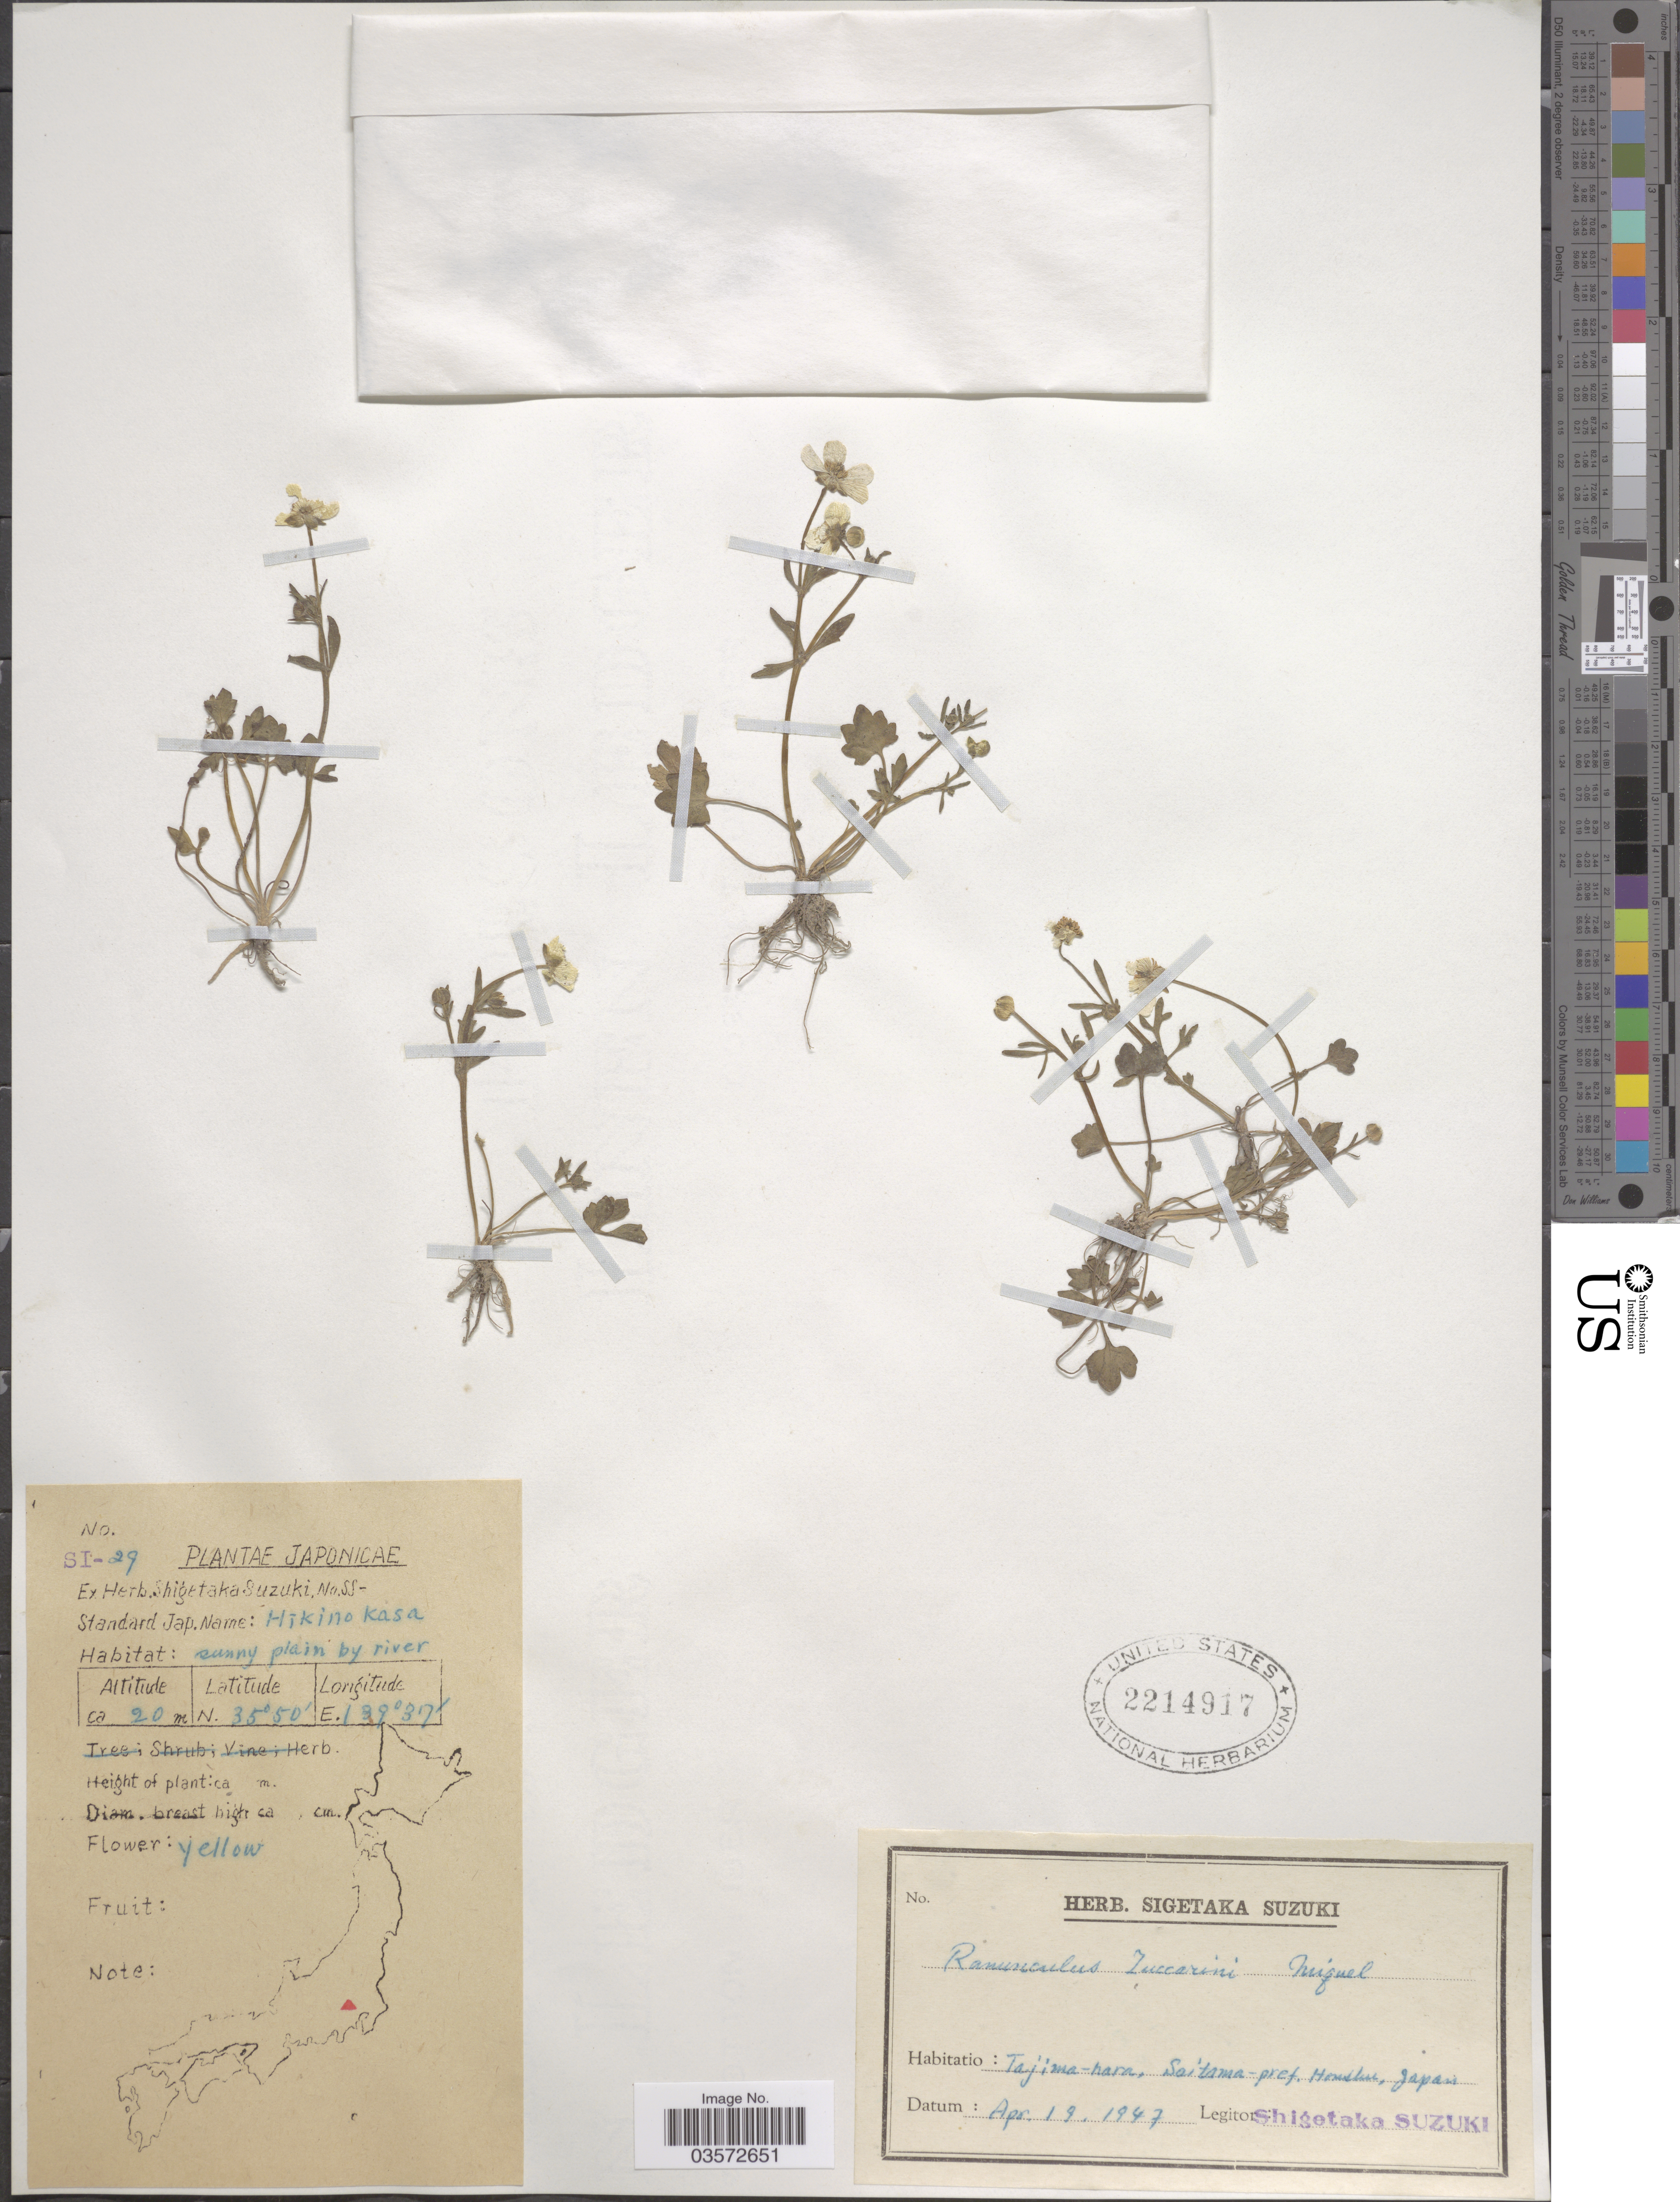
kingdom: Plantae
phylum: Tracheophyta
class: Magnoliopsida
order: Ranunculales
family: Ranunculaceae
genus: Ranunculus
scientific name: Ranunculus extorris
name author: Hance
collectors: S. Suzuki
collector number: SI-29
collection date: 1947-04-19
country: Japan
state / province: Saitama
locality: Tajima-hara, Saitama-pref. Honshu.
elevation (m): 20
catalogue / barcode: US 2214917